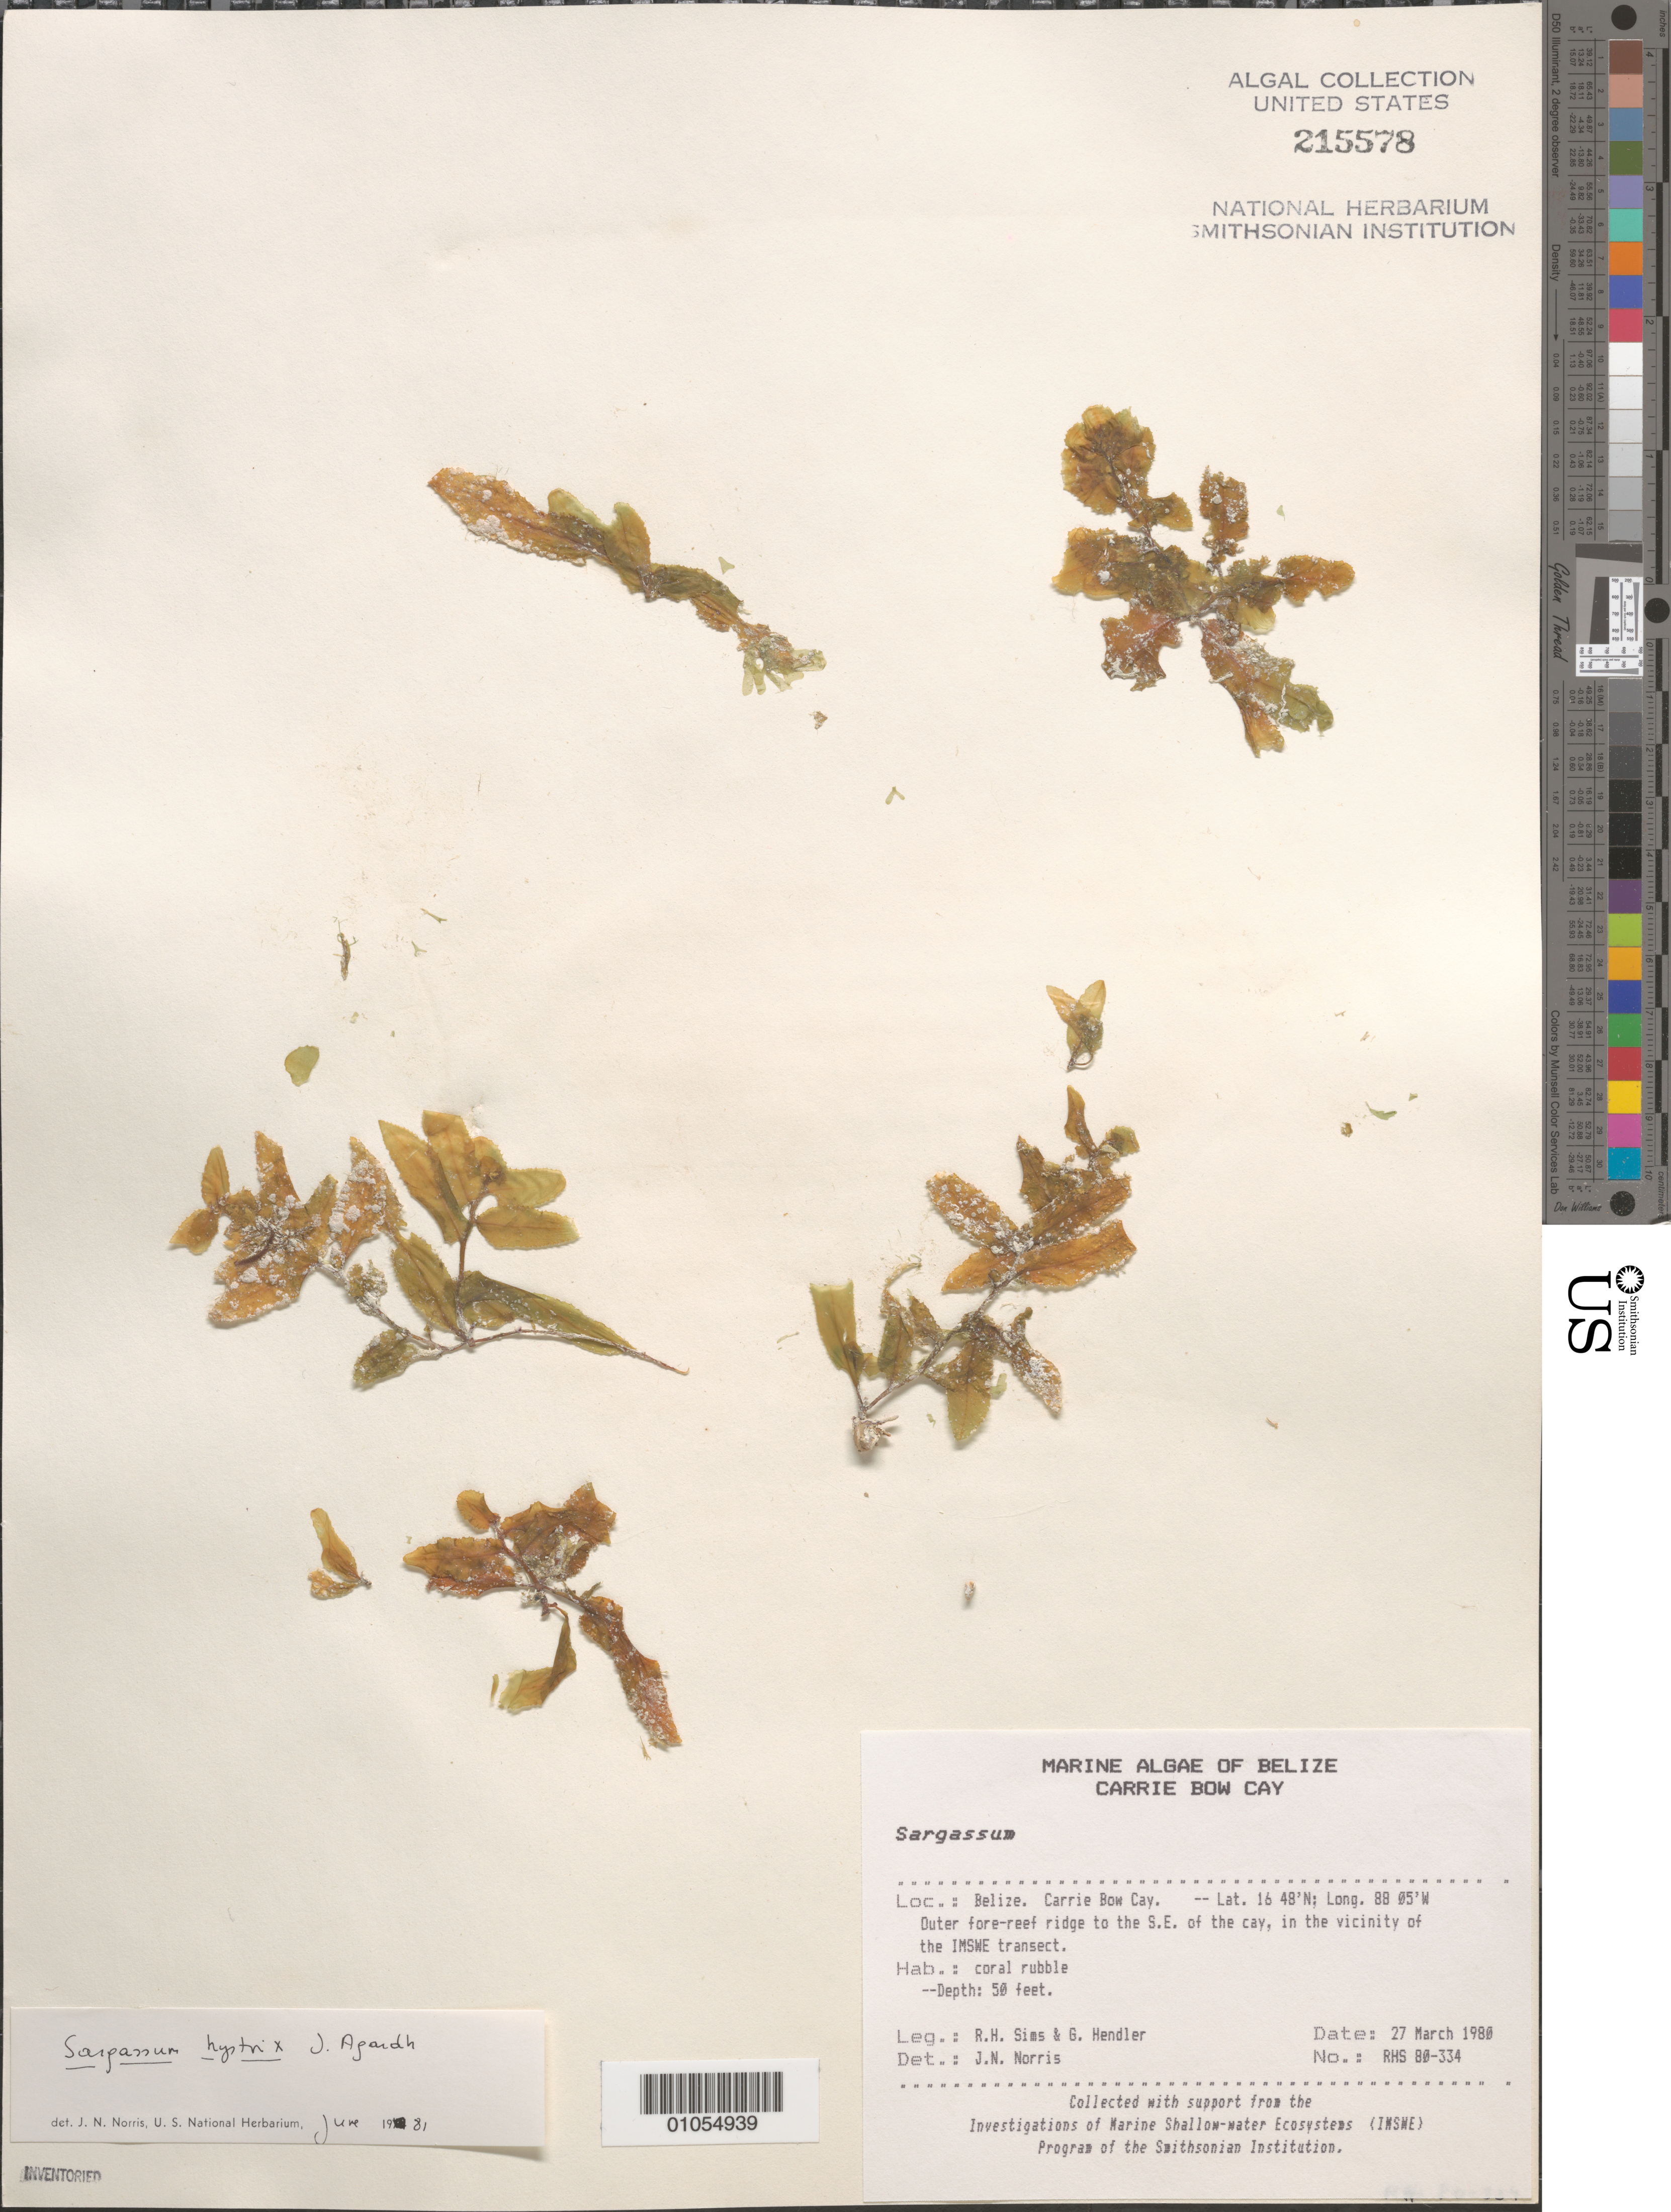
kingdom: Chromista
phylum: Ochrophyta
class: Phaeophyceae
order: Fucales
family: Sargassaceae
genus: Sargassum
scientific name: Sargassum hystrix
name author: J. Agardh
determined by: Norris, James N.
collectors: R. H. Sims & G. Hendler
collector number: RHS 80-334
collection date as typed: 27 Mar 1980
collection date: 1980-03-27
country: Belize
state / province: Stann Creek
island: Carrie Bow Cay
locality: Southeast of Carrie Bow Cay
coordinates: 16 48'N, 88 05'W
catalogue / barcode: US 215578